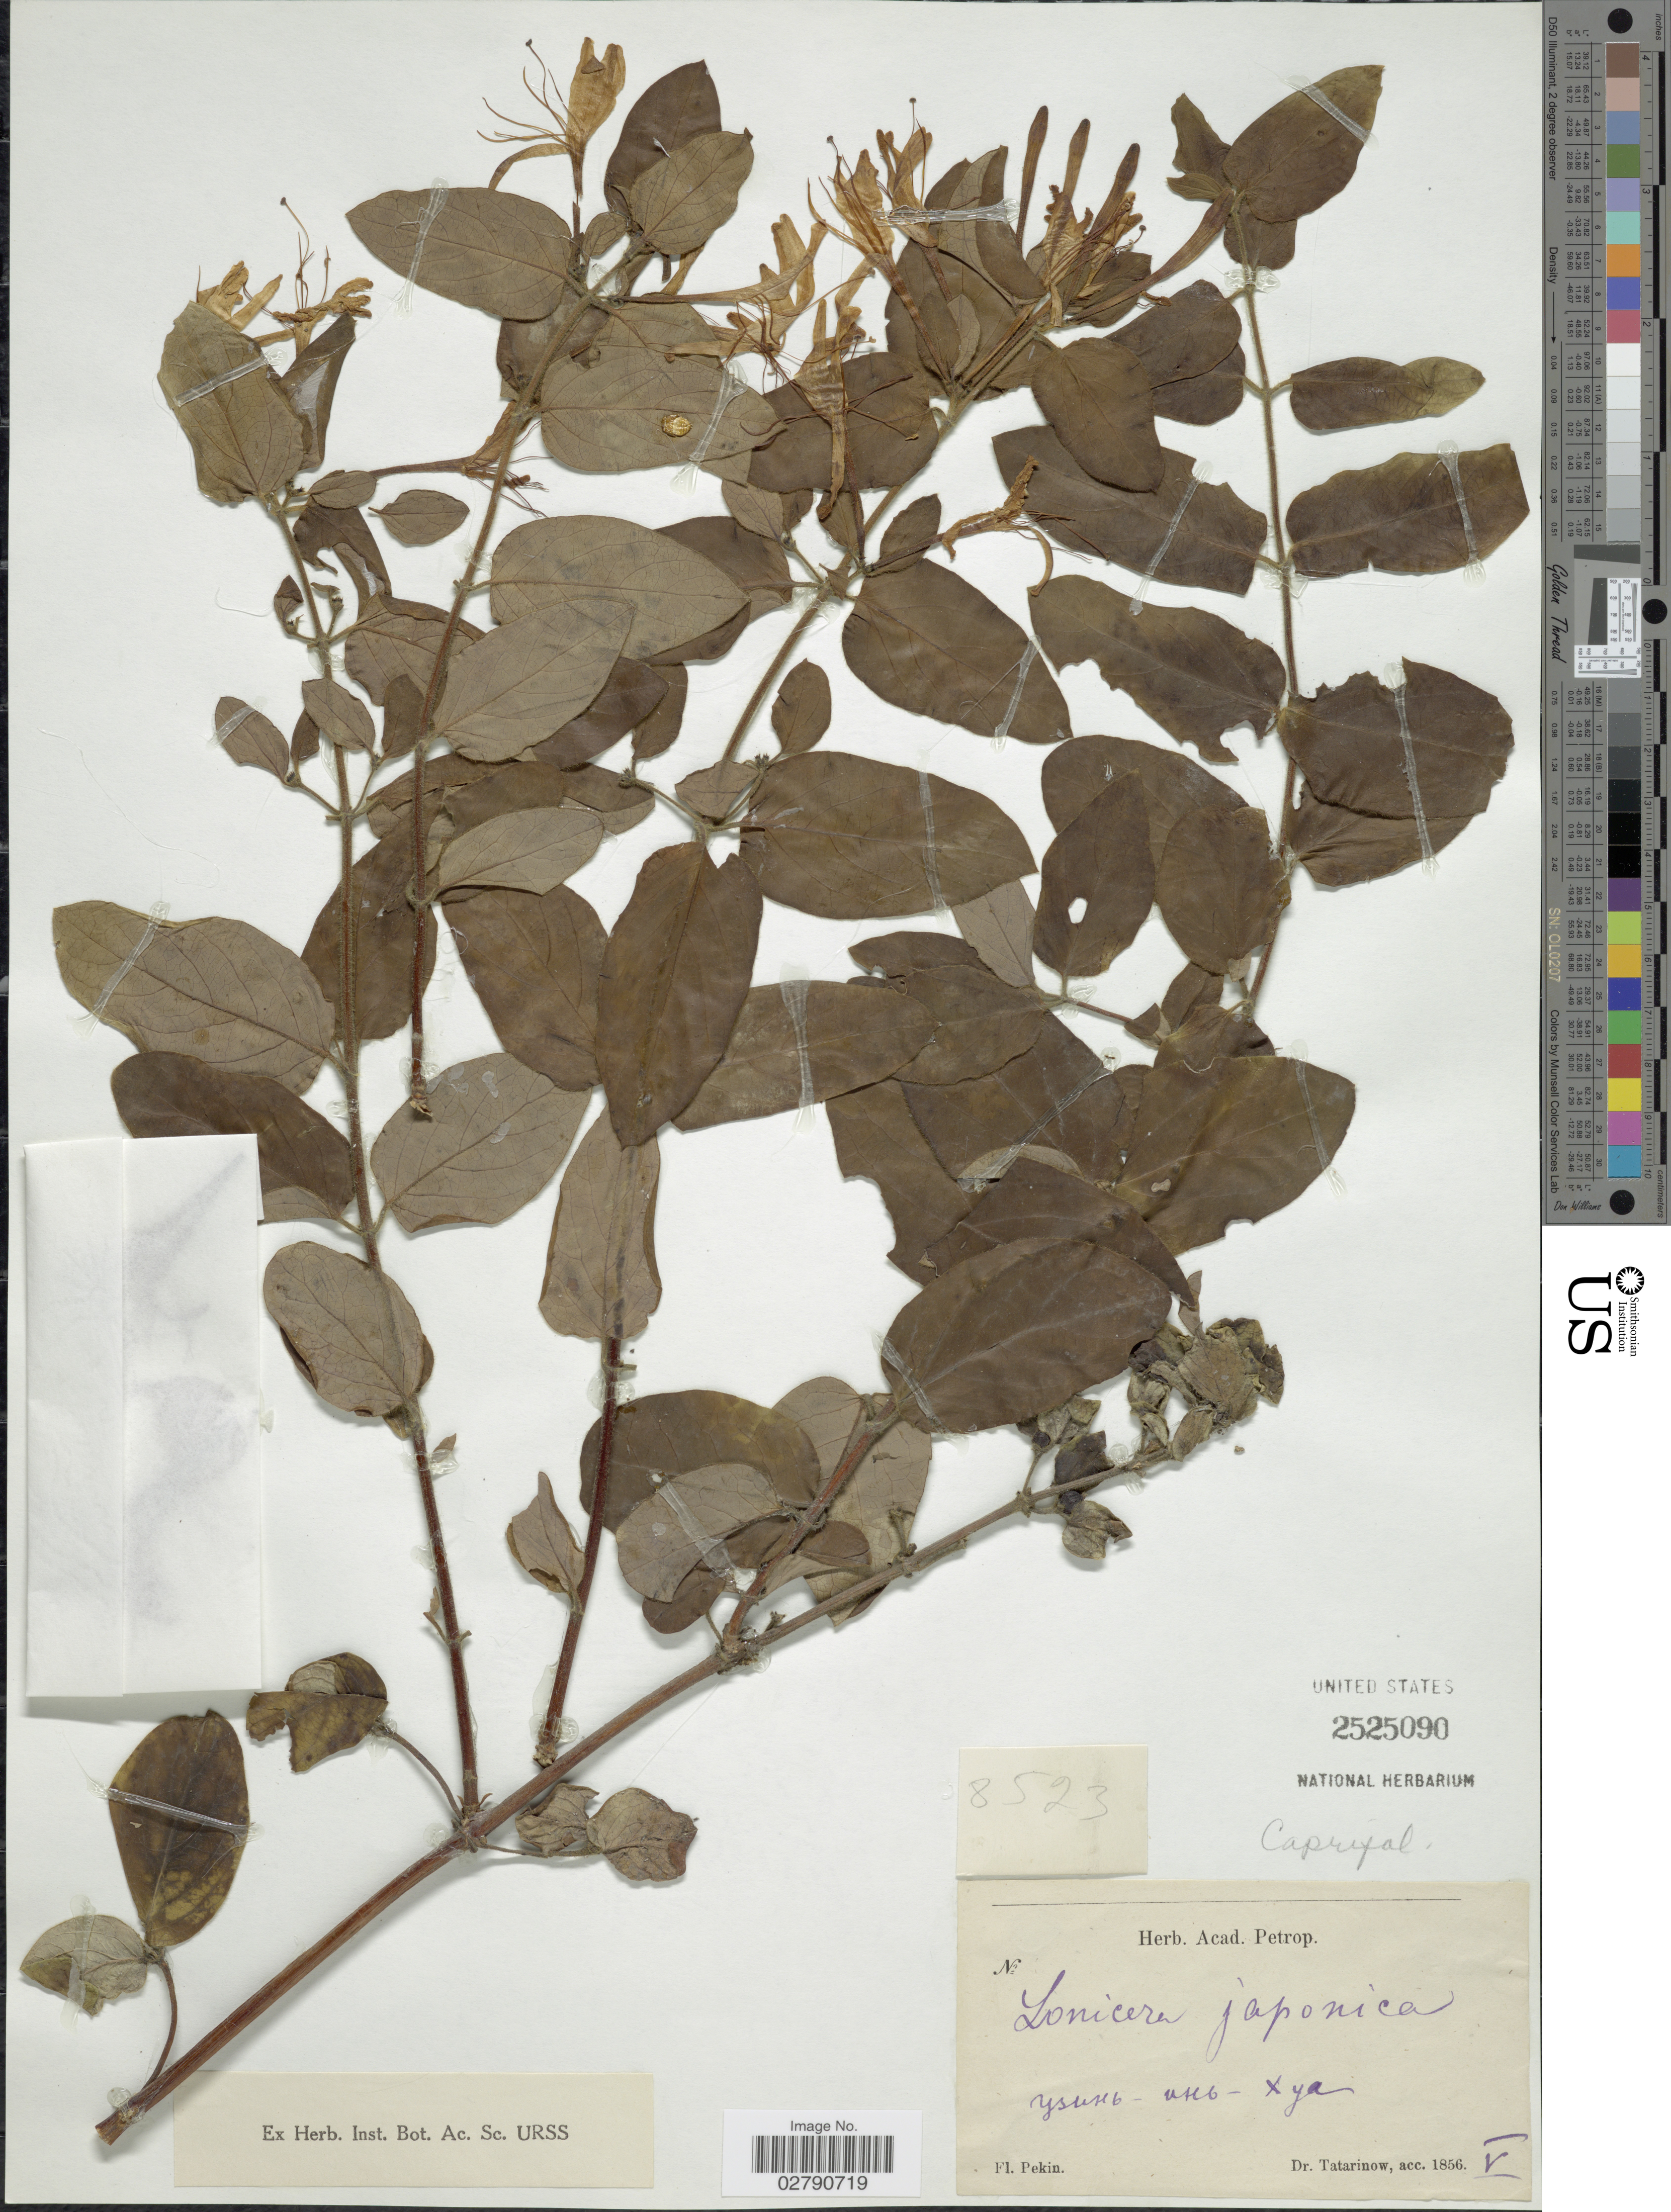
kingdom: Plantae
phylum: Tracheophyta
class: Magnoliopsida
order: Dipsacales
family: Caprifoliaceae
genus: Lonicera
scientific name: Lonicera japonica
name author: Thunb.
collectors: -. Tatarinow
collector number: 8523?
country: China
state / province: Beijing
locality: Ysung-ung-xya. [interpreted]Fl. Pekin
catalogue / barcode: US 2525090